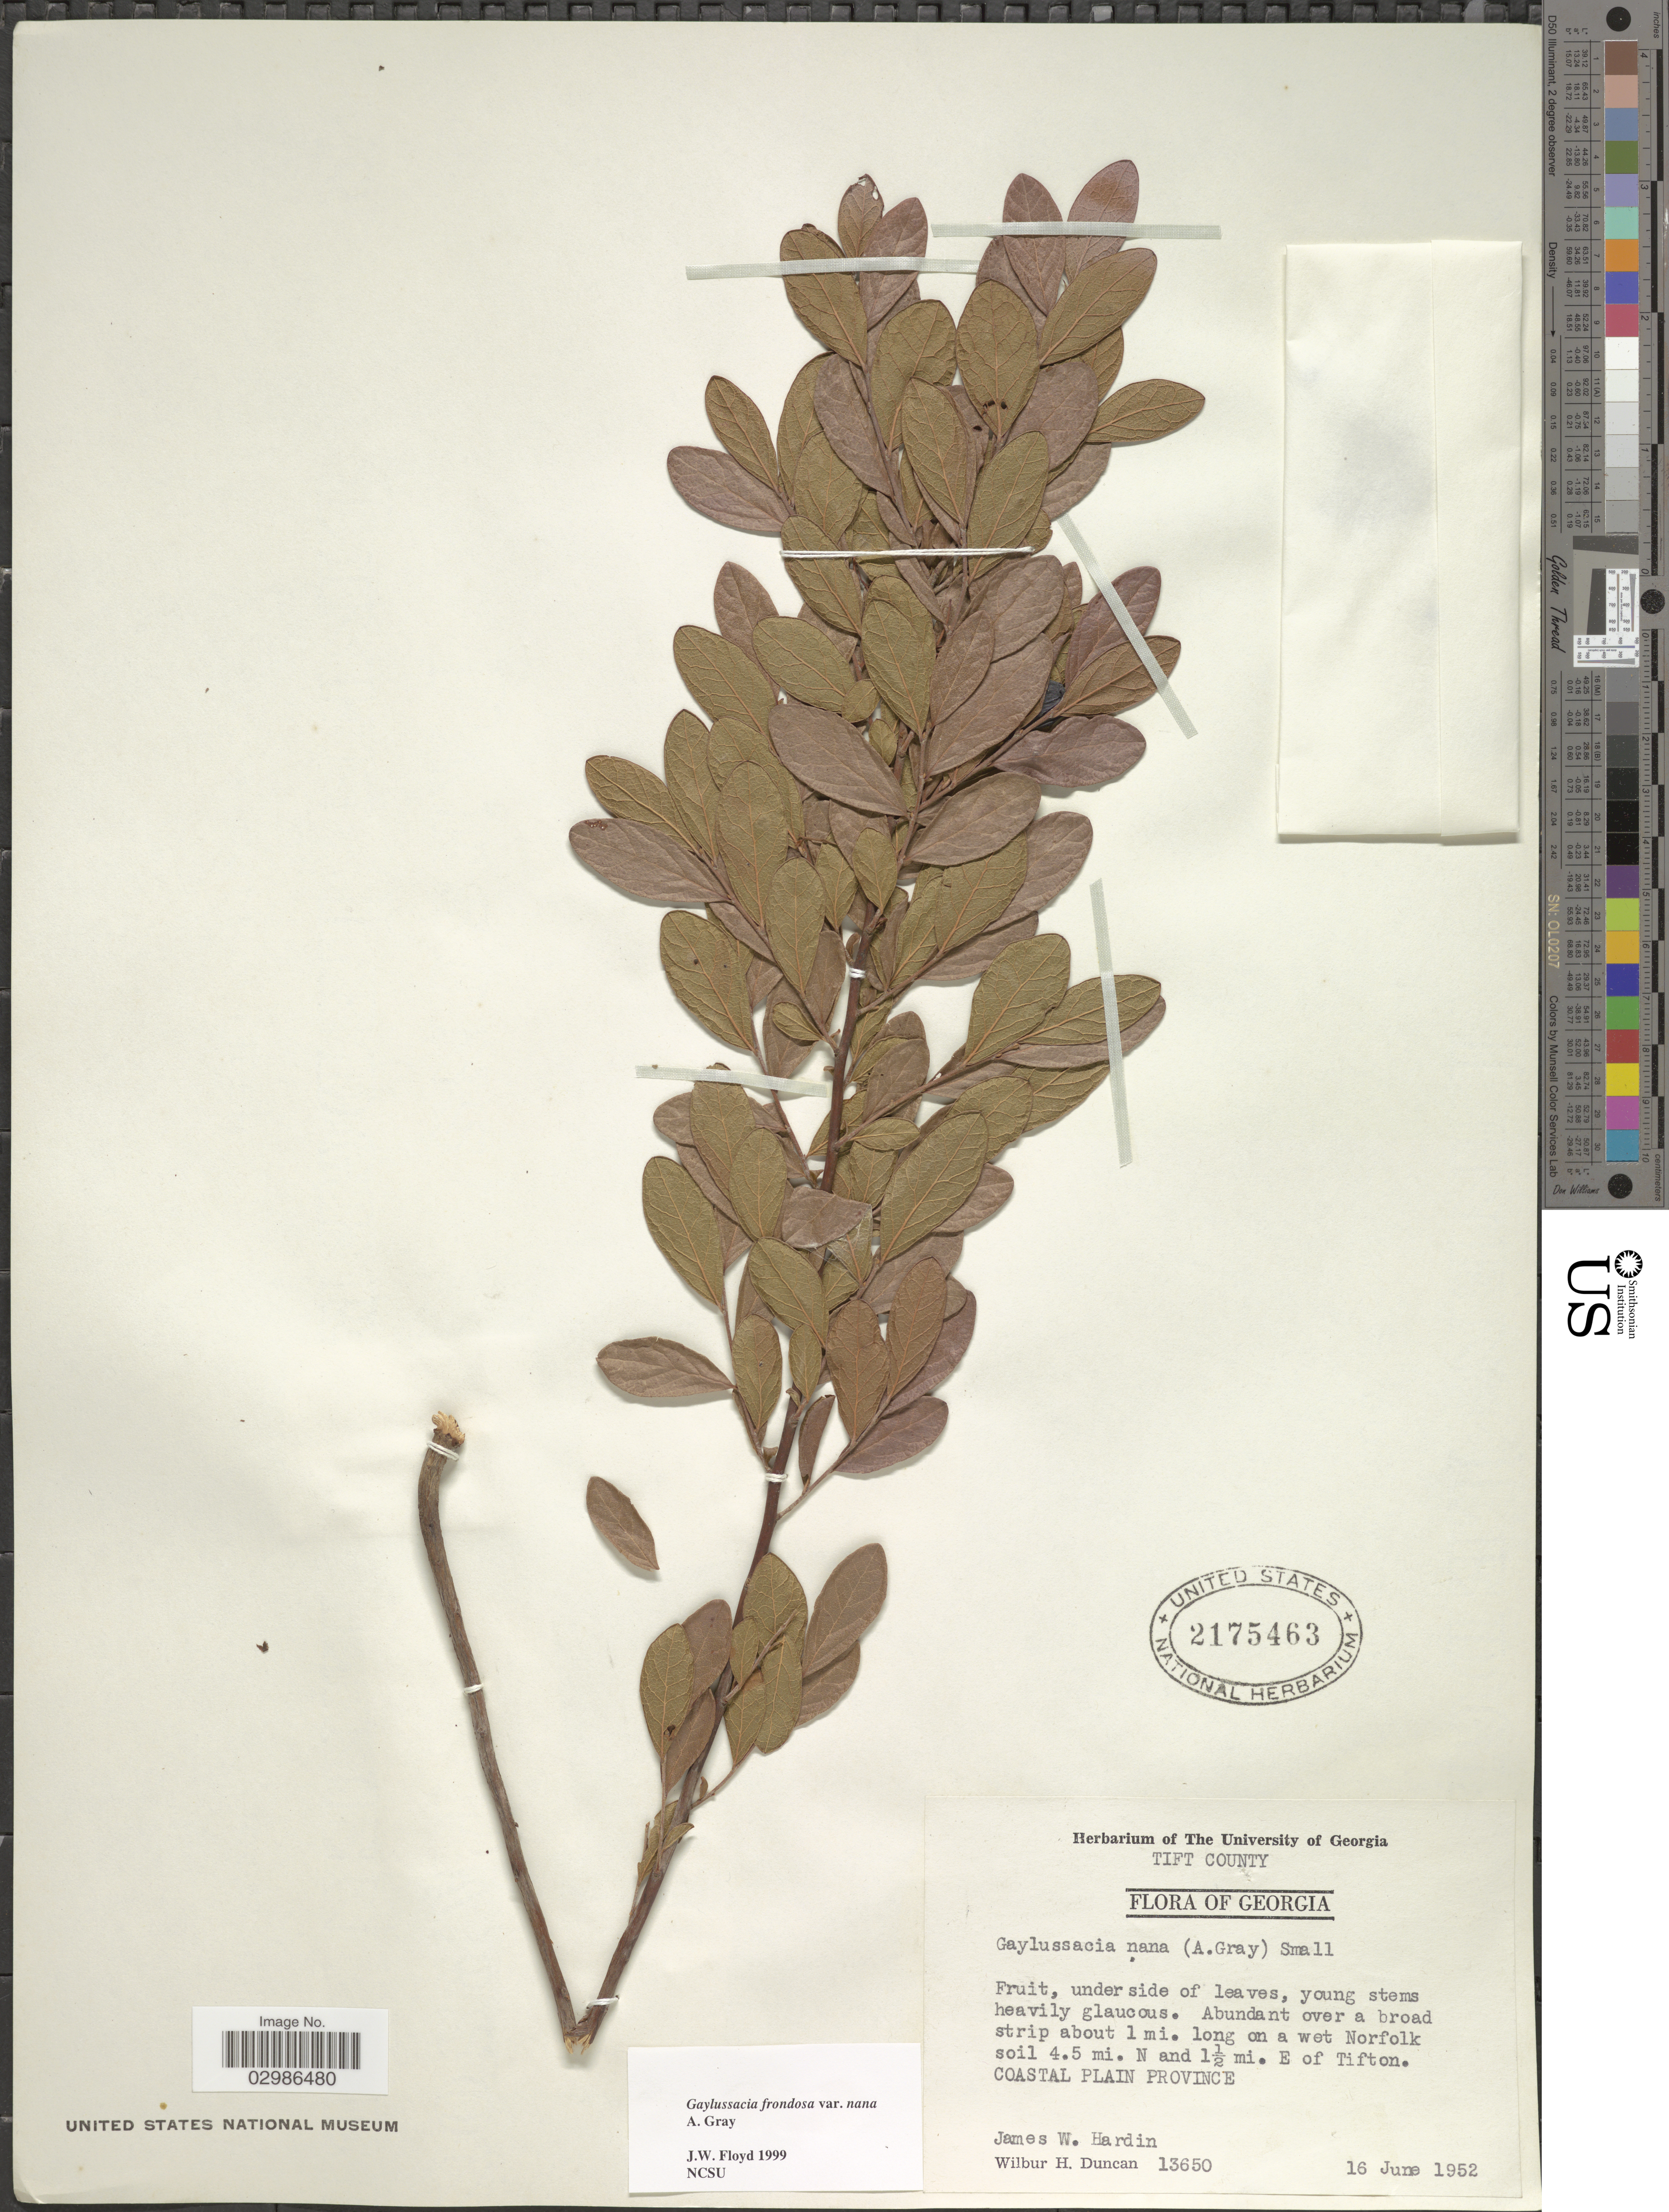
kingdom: Plantae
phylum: Tracheophyta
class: Magnoliopsida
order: Ericales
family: Ericaceae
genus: Gaylussacia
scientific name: Gaylussacia frondosa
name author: (L.) Torr. & A. Gray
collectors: W. H. Duncan & J. W. Hardin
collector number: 13650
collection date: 1952-06-16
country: United States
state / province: Georgia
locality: Over a broad strip about 1 mi. long on a wet Norfolk soil 4.5 mi. N and 1½ mi. E of Tifton. Coastal Plain province. Tift County.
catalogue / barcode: US 2175463